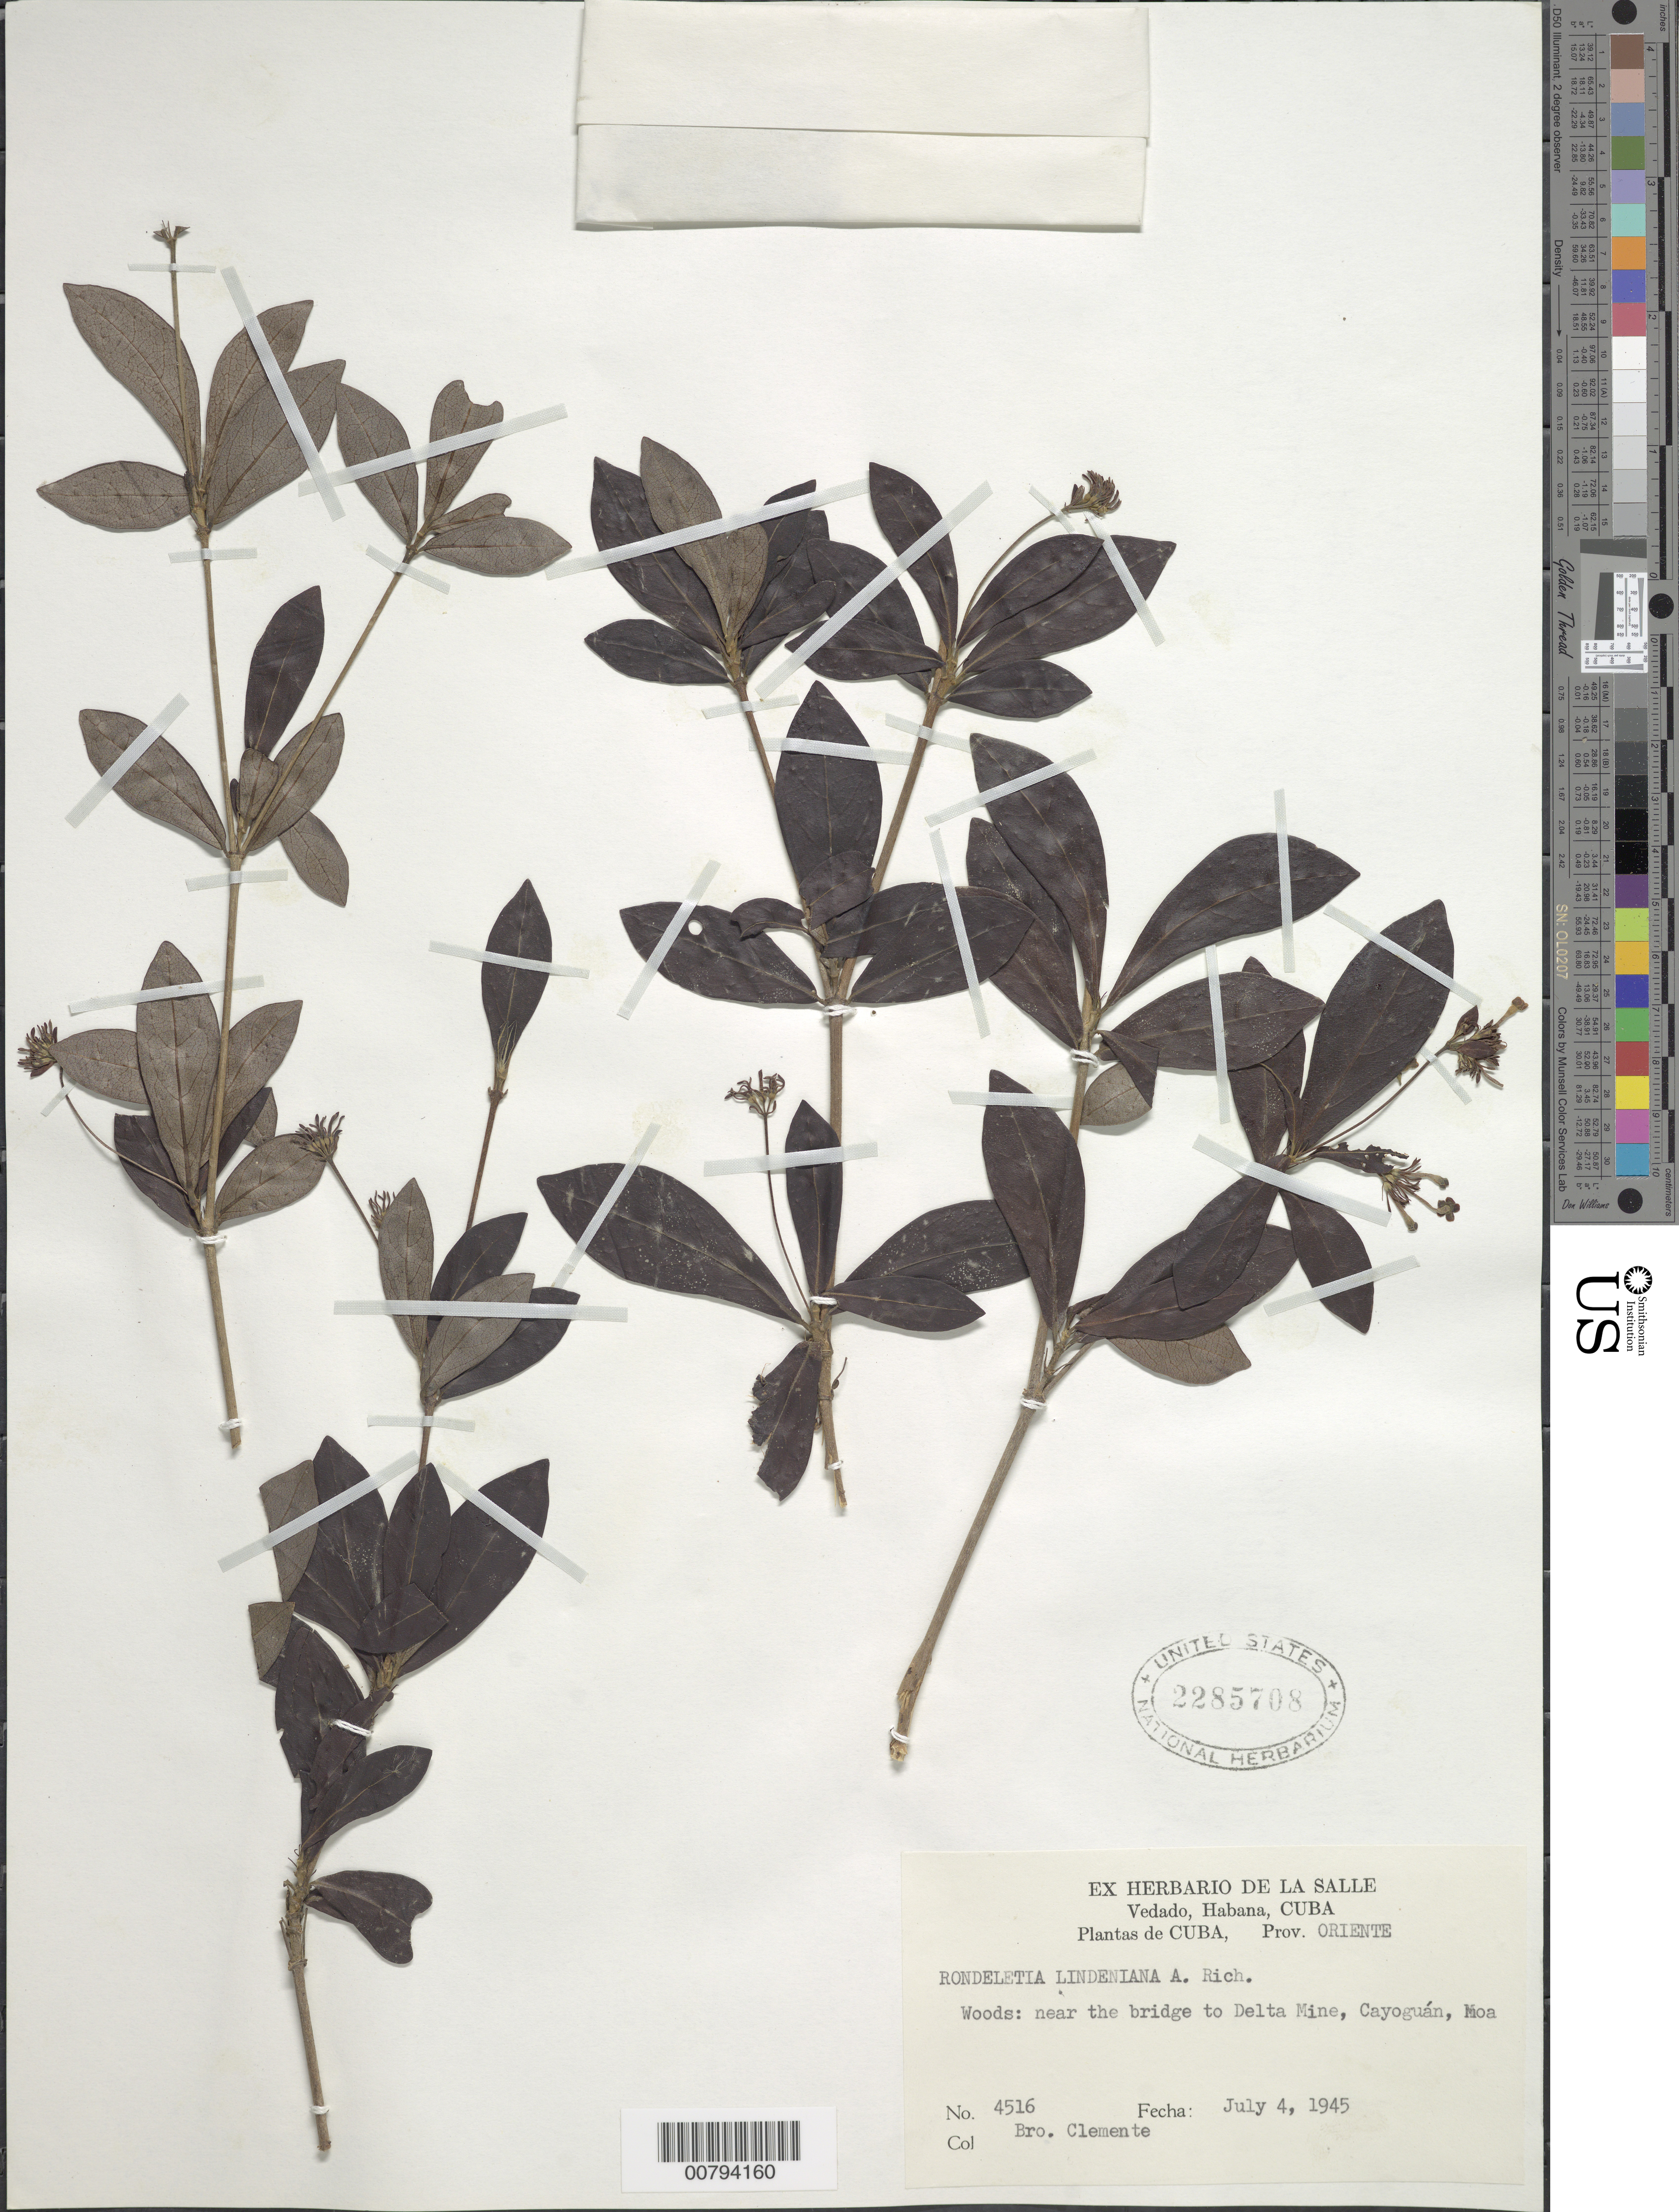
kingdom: Plantae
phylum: Tracheophyta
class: Magnoliopsida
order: Gentianales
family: Rubiaceae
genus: Rondeletia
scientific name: Rondeletia lindeniana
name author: A. Rich.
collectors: Bro. Clemente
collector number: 4516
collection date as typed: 04 Jul 1945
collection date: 1945-07-04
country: Cuba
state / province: Oriente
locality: Near bridge to Delta Mine, Cayoguan, Moa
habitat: Woods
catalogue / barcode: US 2285708